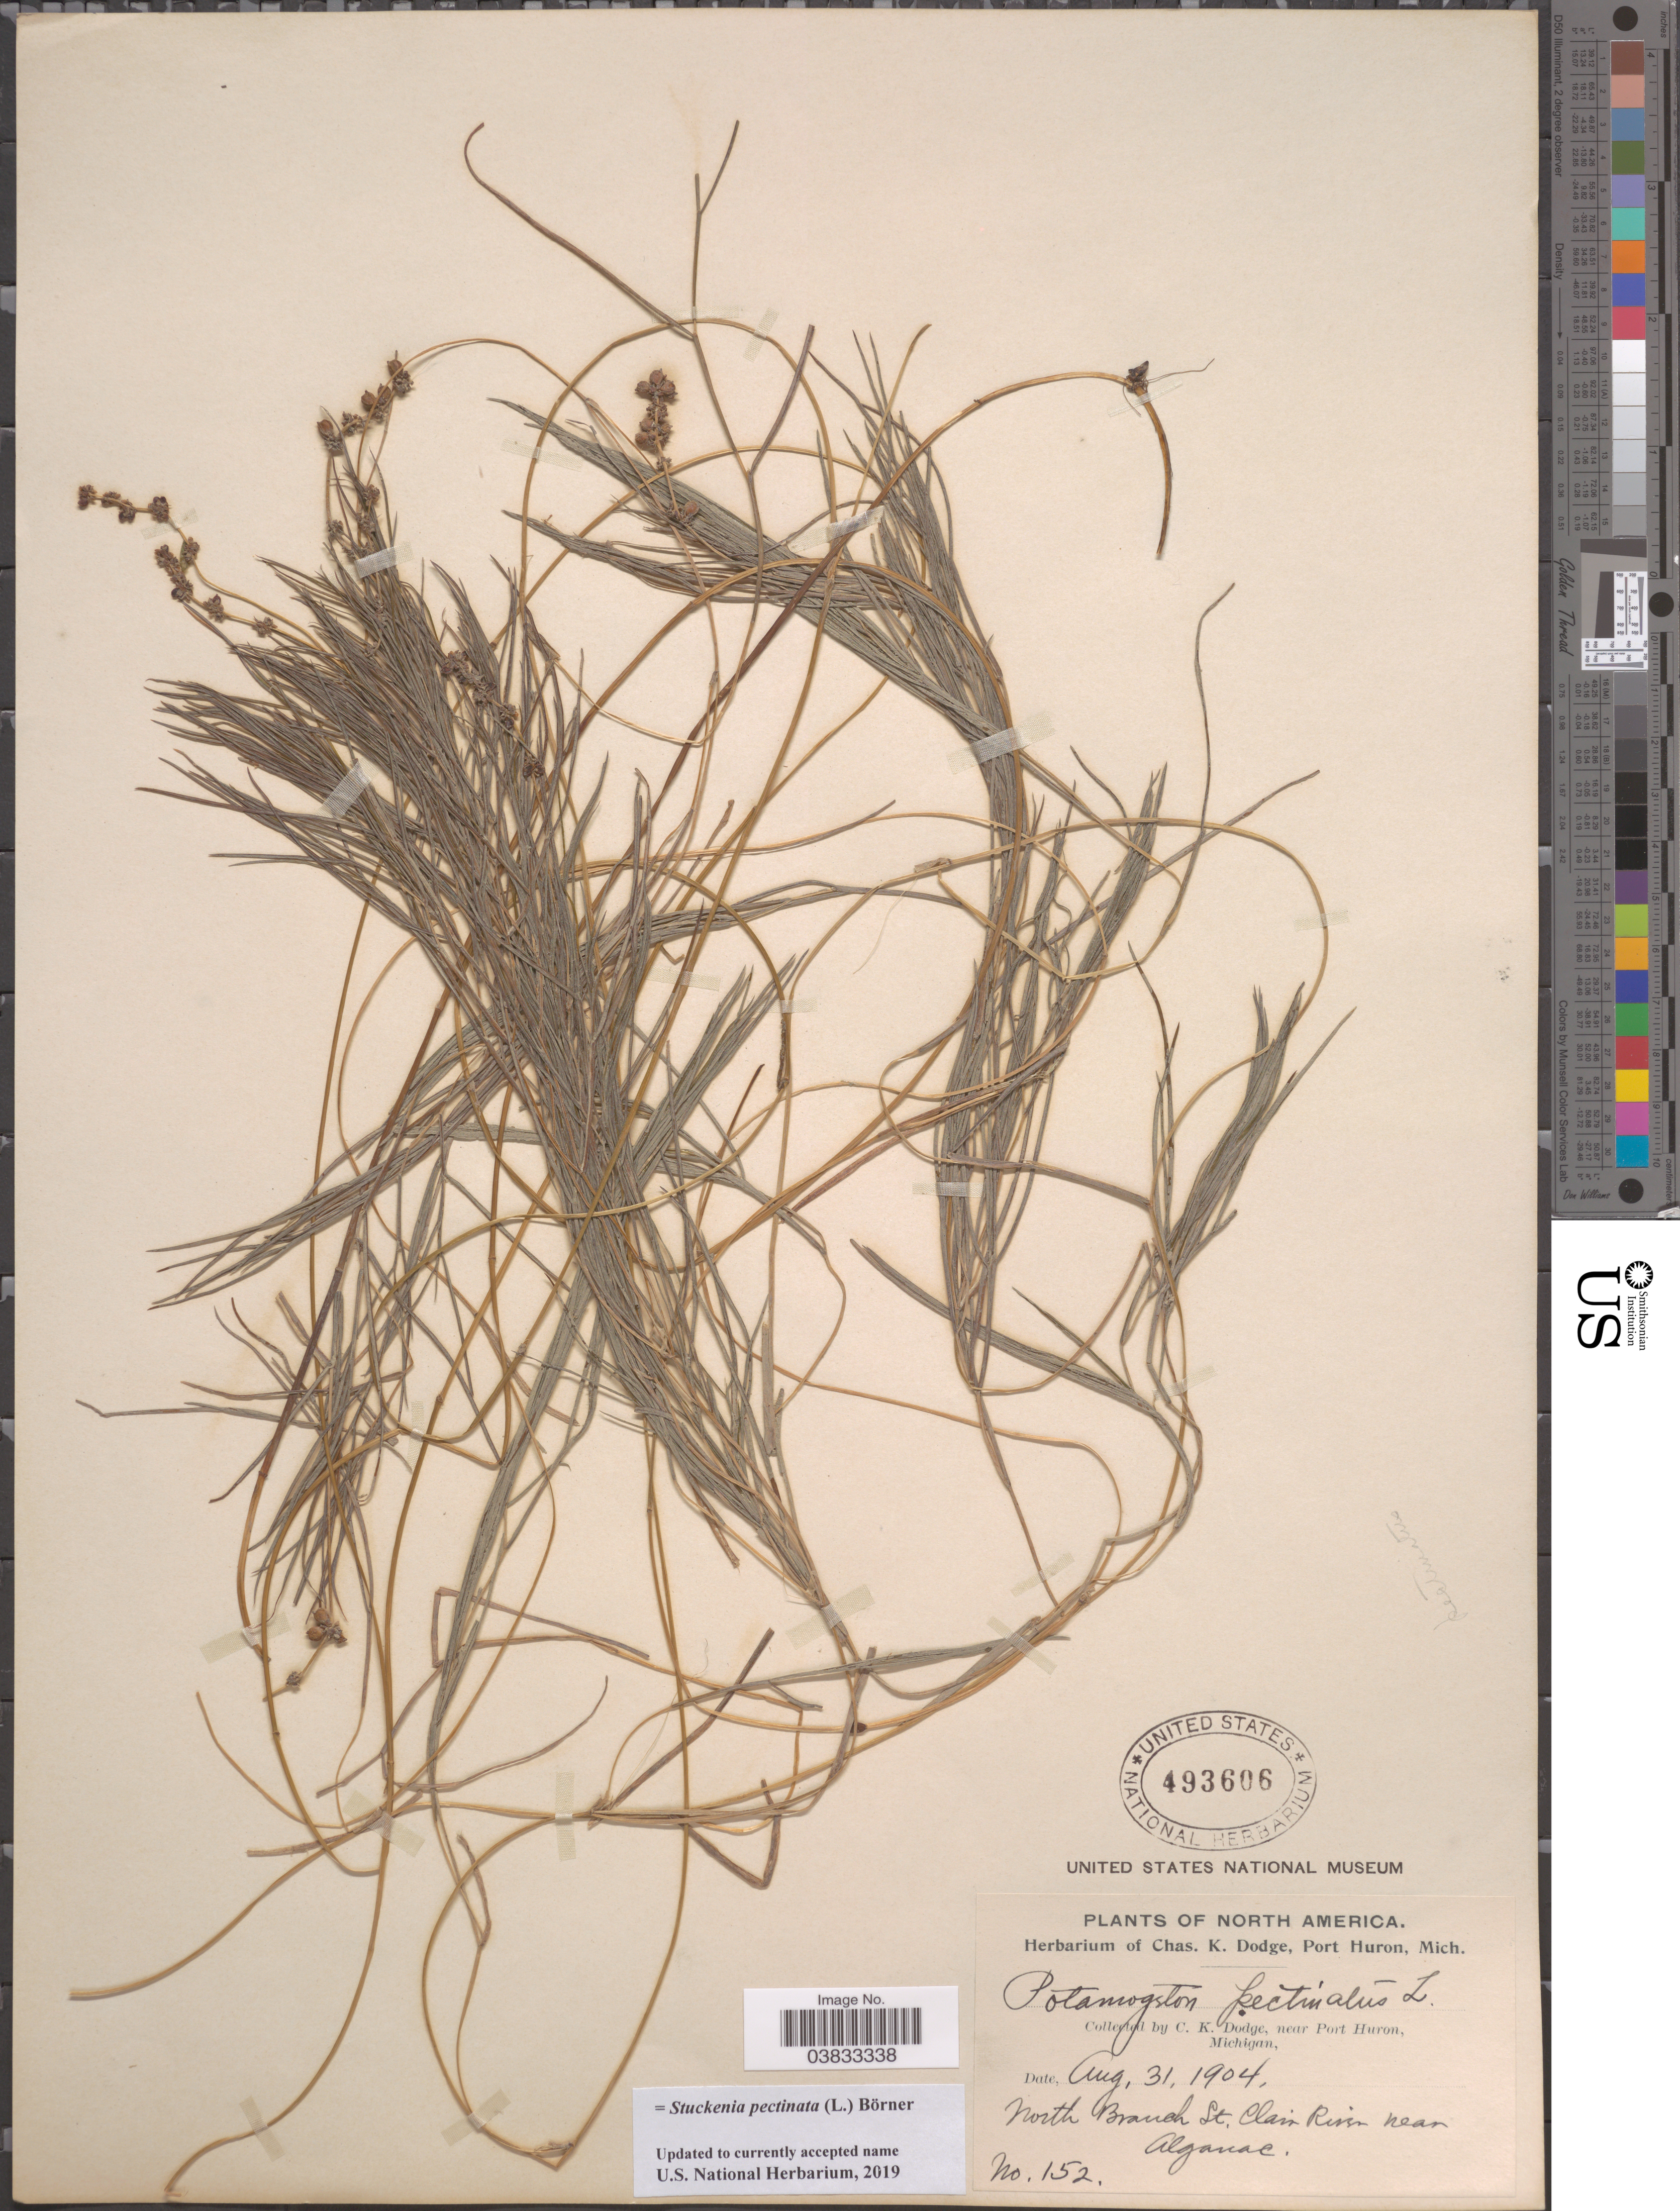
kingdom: Plantae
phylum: Tracheophyta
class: Liliopsida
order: Alismatales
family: Potamogetonaceae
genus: Stuckenia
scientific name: Stuckenia pectinata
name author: (L.) Börner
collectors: C. K. Dodge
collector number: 152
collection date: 1904-08-31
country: United States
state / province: Michigan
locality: Near Port Huron. North Branch St. Clair River near Alganac.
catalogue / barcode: US 493606